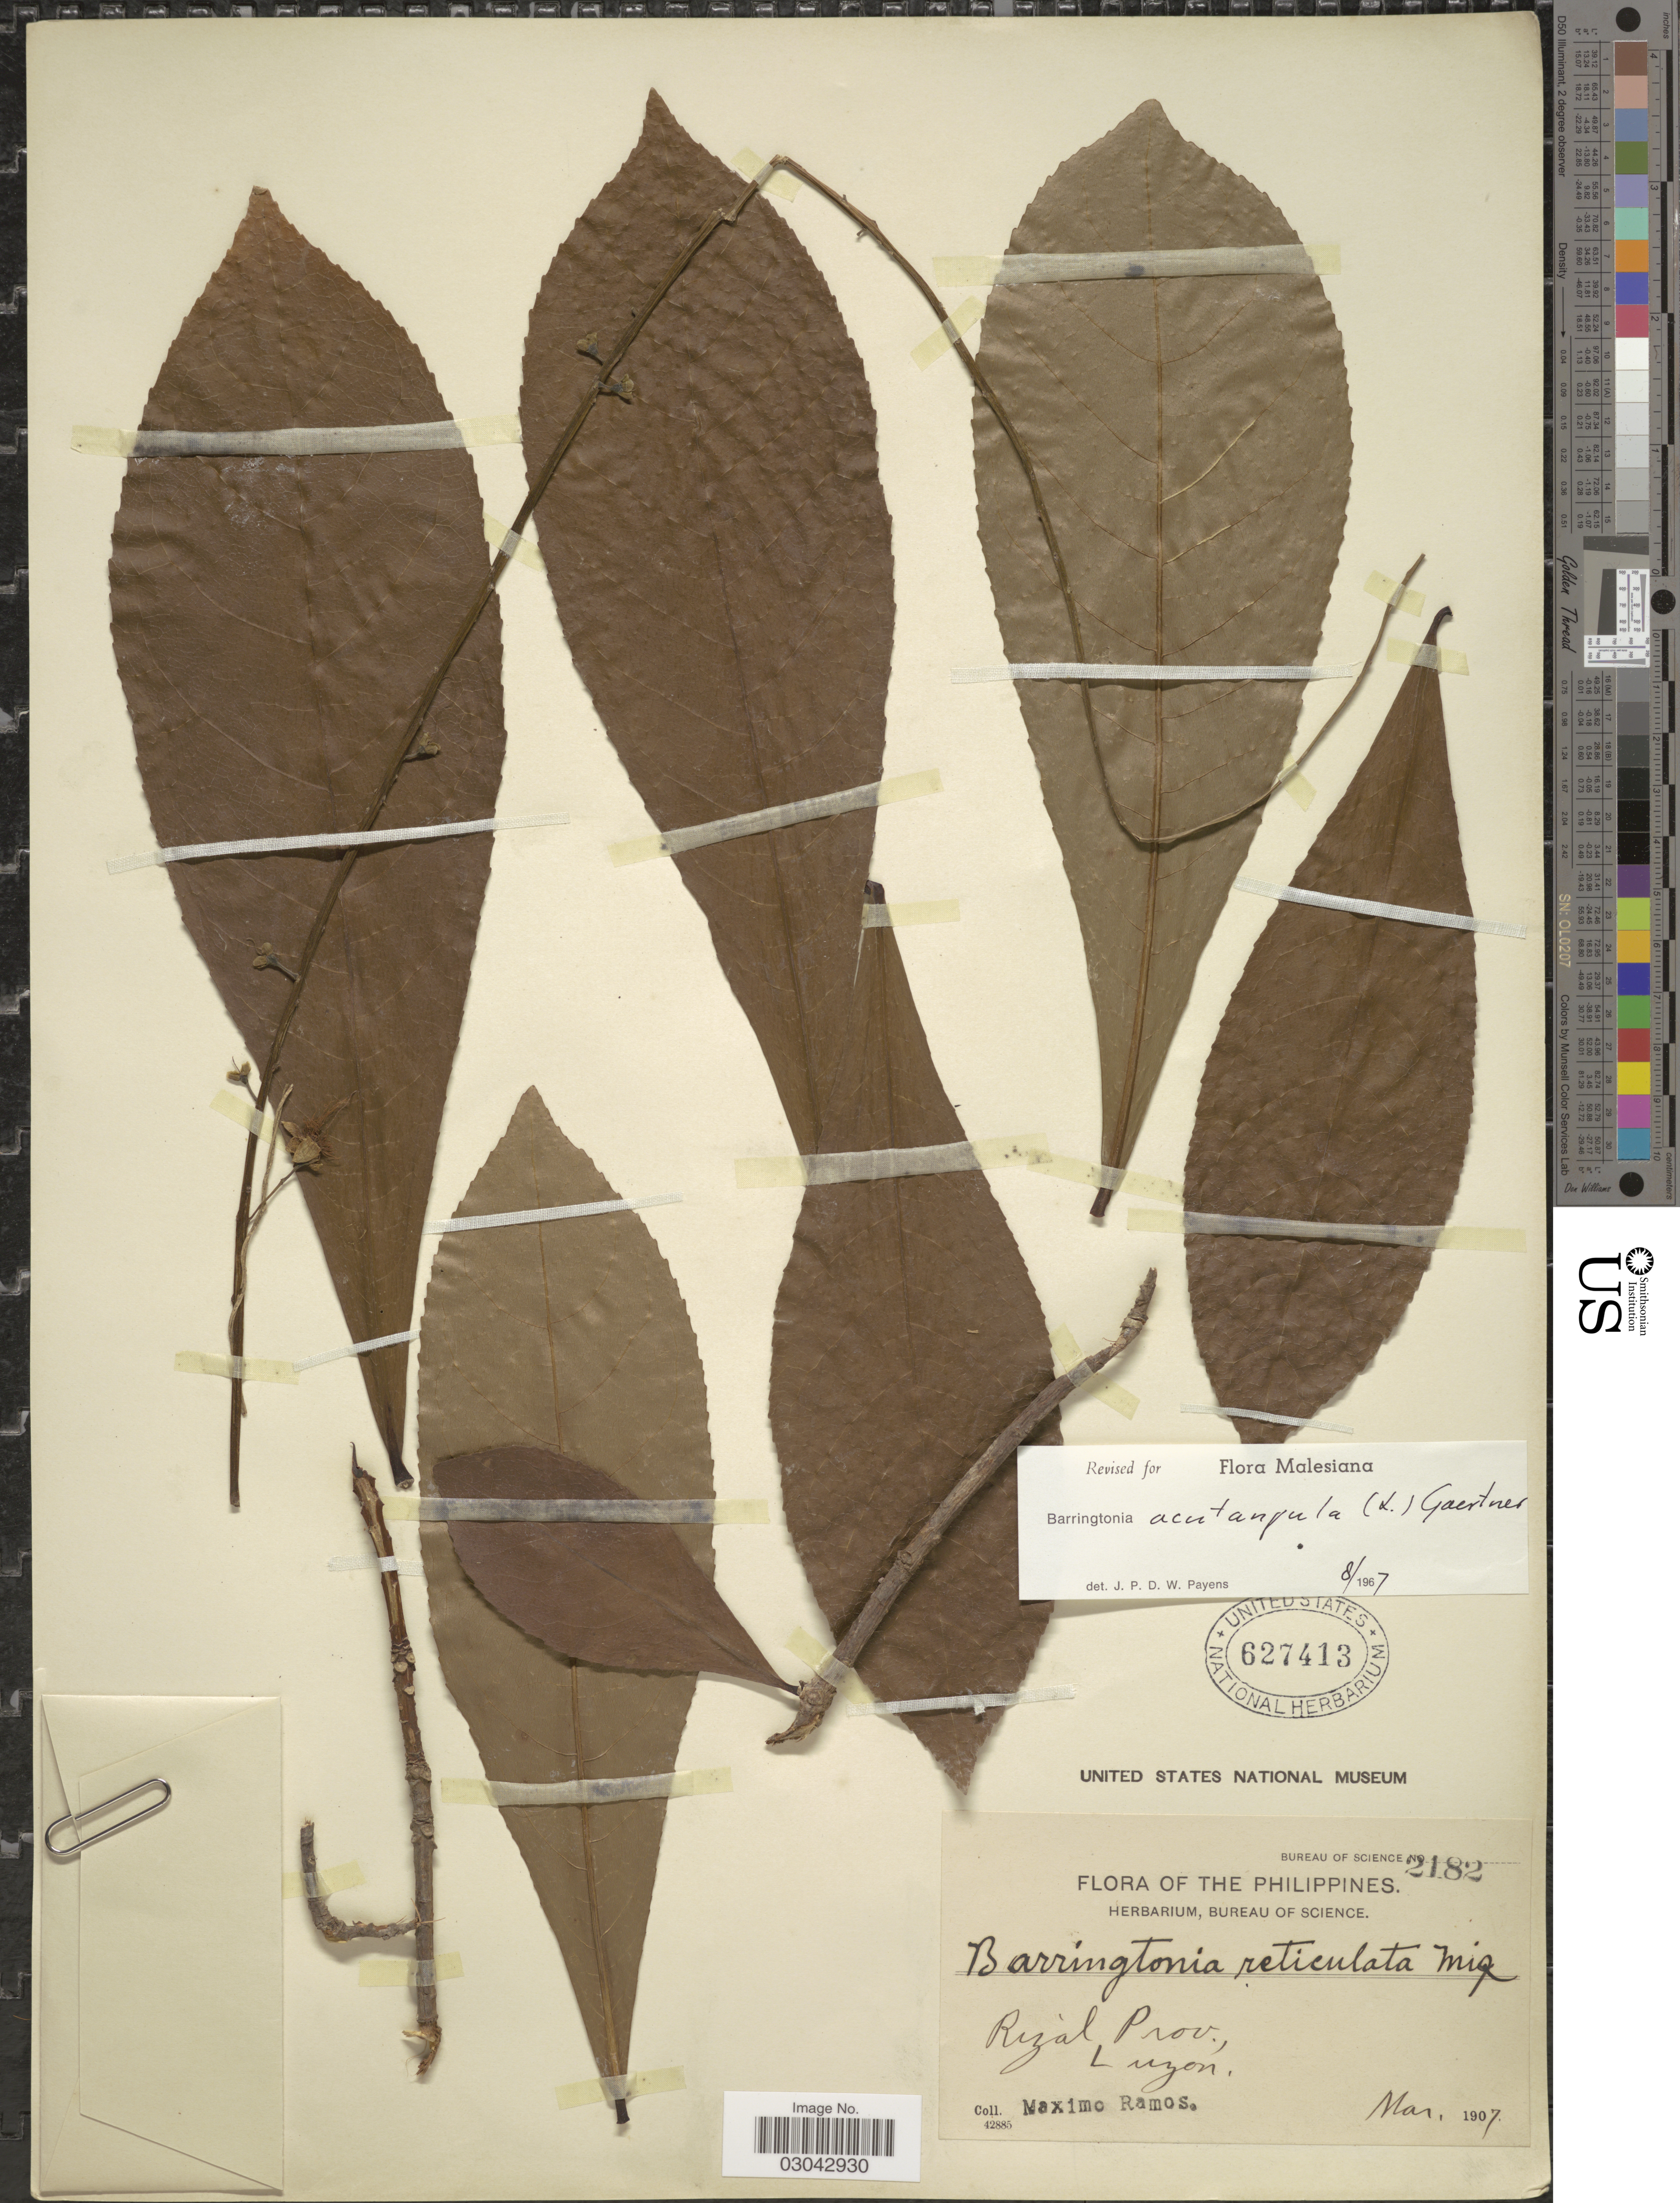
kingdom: Plantae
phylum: Tracheophyta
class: Magnoliopsida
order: Ericales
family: Lecythidaceae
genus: Barringtonia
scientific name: Barringtonia acutangula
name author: (L.) Gaertn.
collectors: M. Ramos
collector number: Bureau of Science 2182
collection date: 1907-03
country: Philippines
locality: Rizal Prov., Luzon.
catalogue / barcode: US 627413